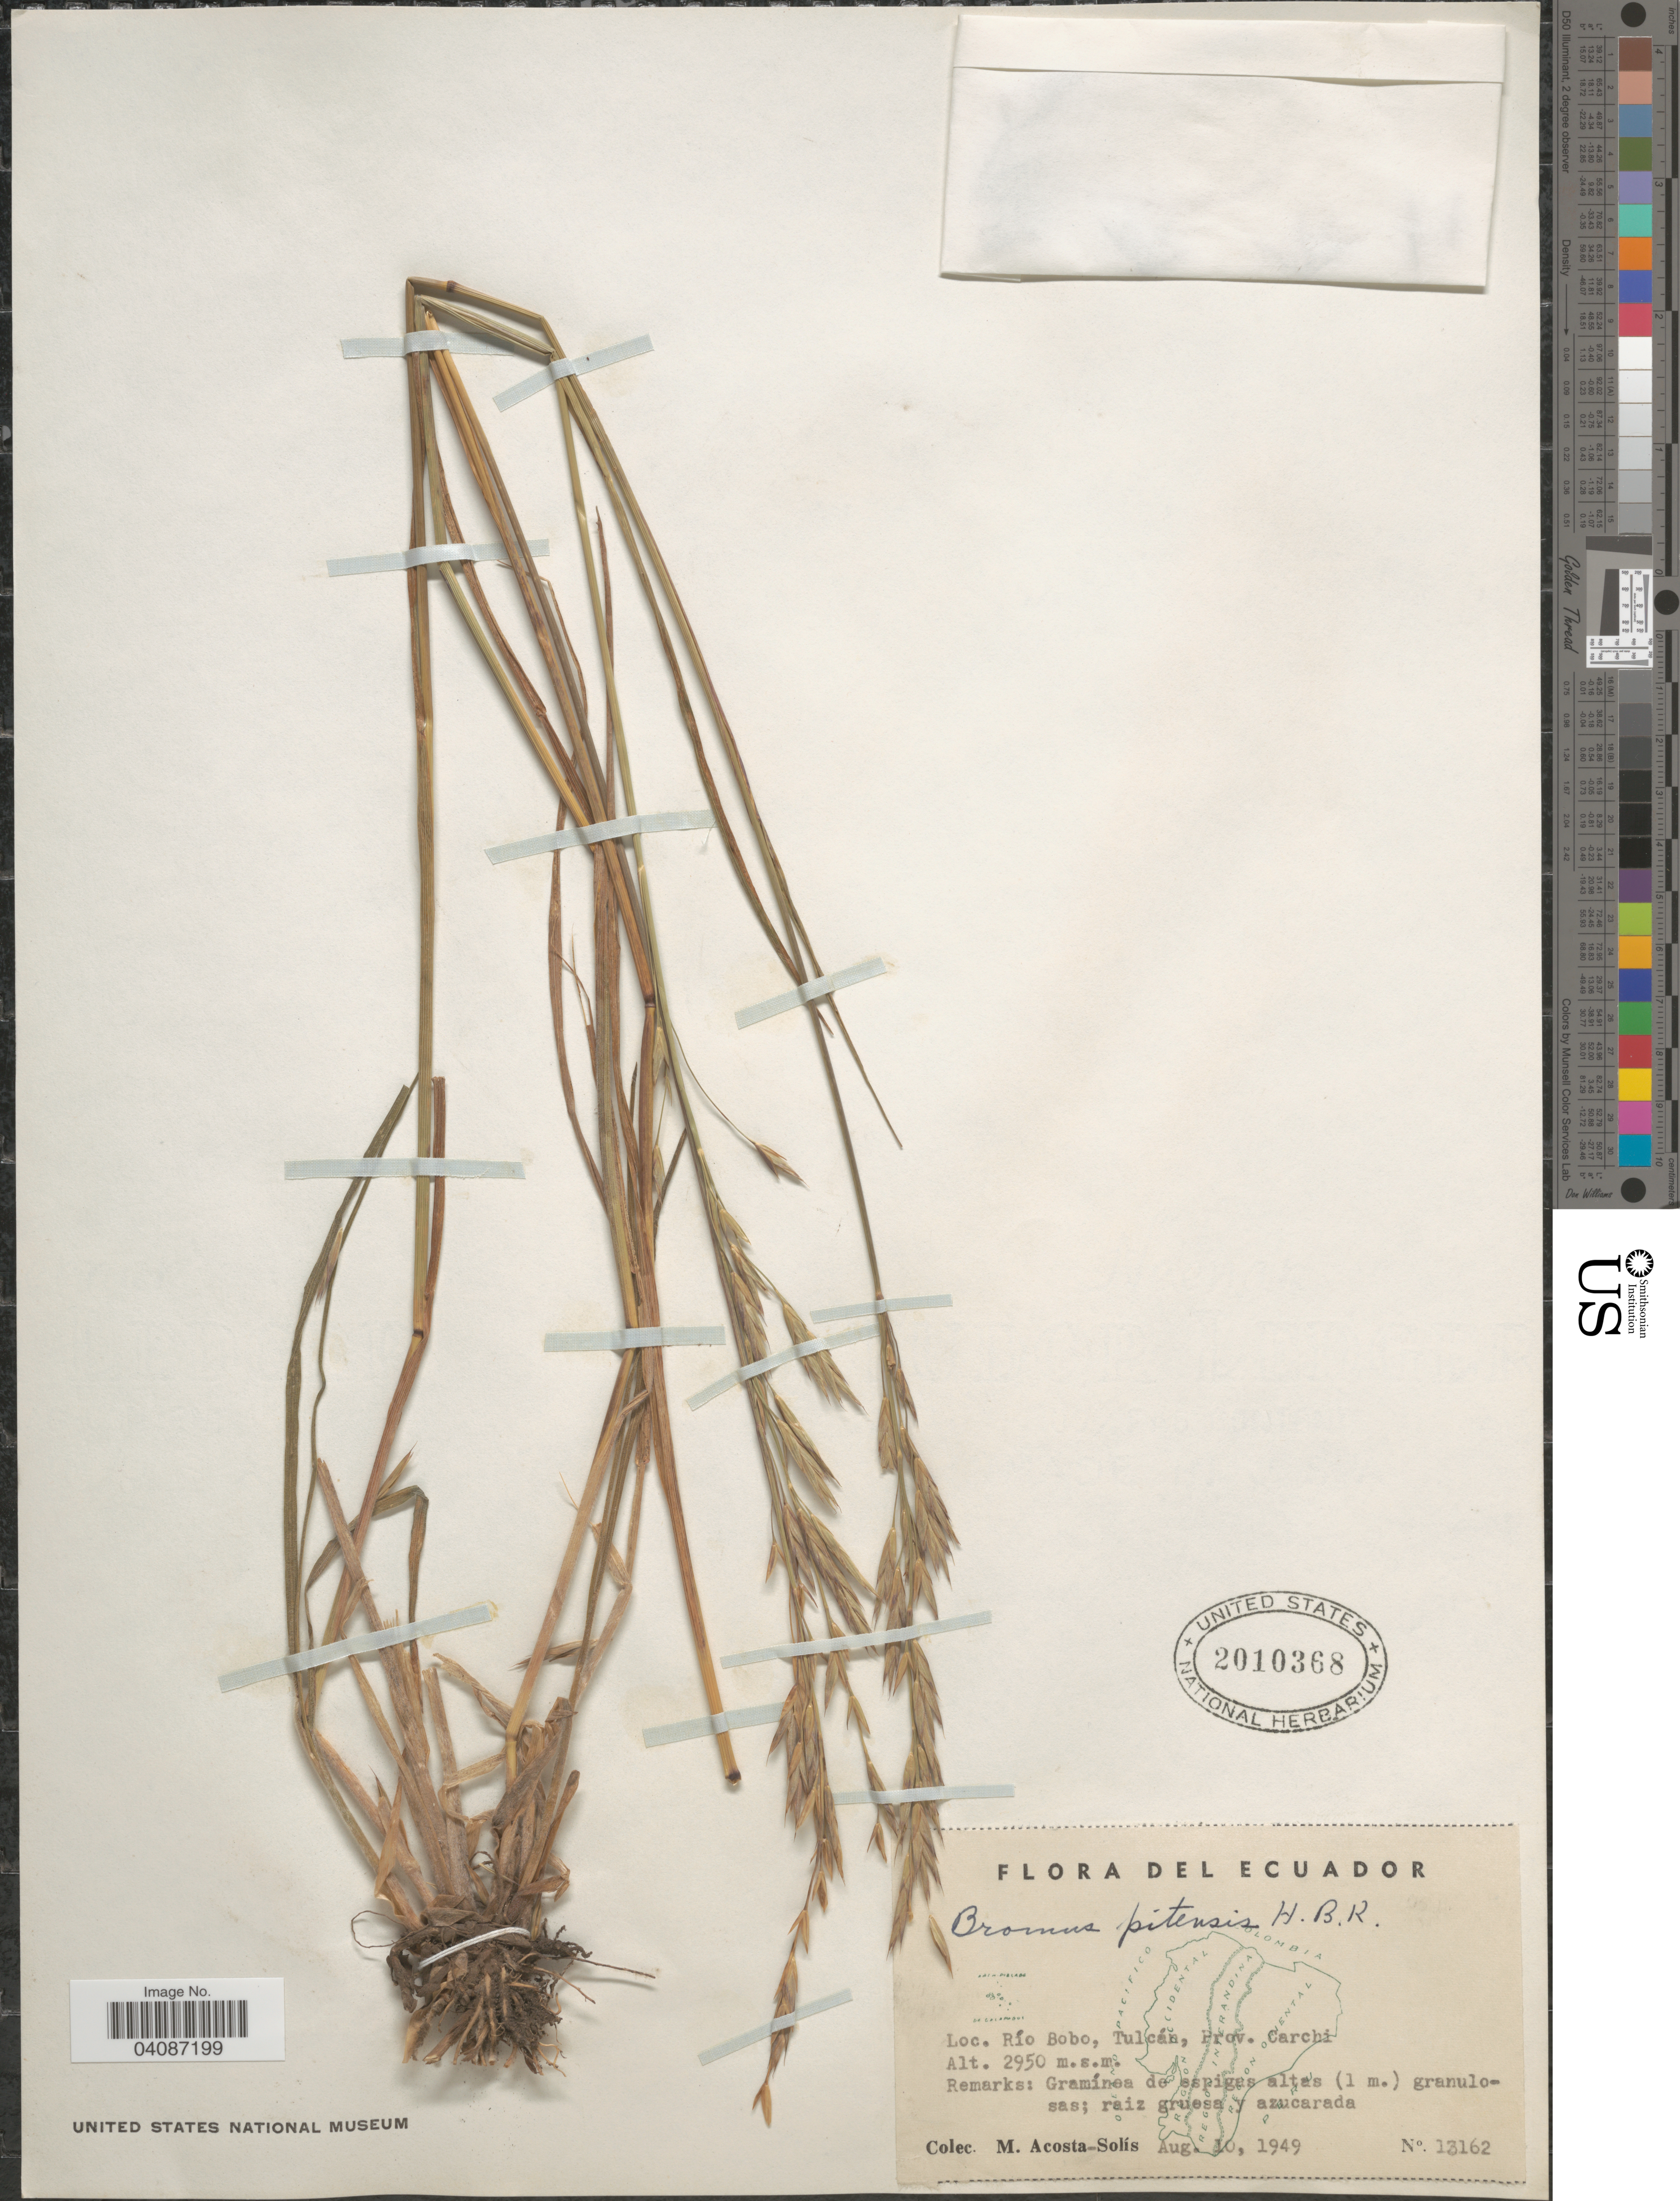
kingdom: Plantae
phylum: Tracheophyta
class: Liliopsida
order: Poales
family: Poaceae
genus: Bromus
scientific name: Bromus pitensis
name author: Kunth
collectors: M. Acosta Solis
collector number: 13162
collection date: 1949-08-10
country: Ecuador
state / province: Carchi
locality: Río Bobo, Tulcán.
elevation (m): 2950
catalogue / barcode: US 2010368